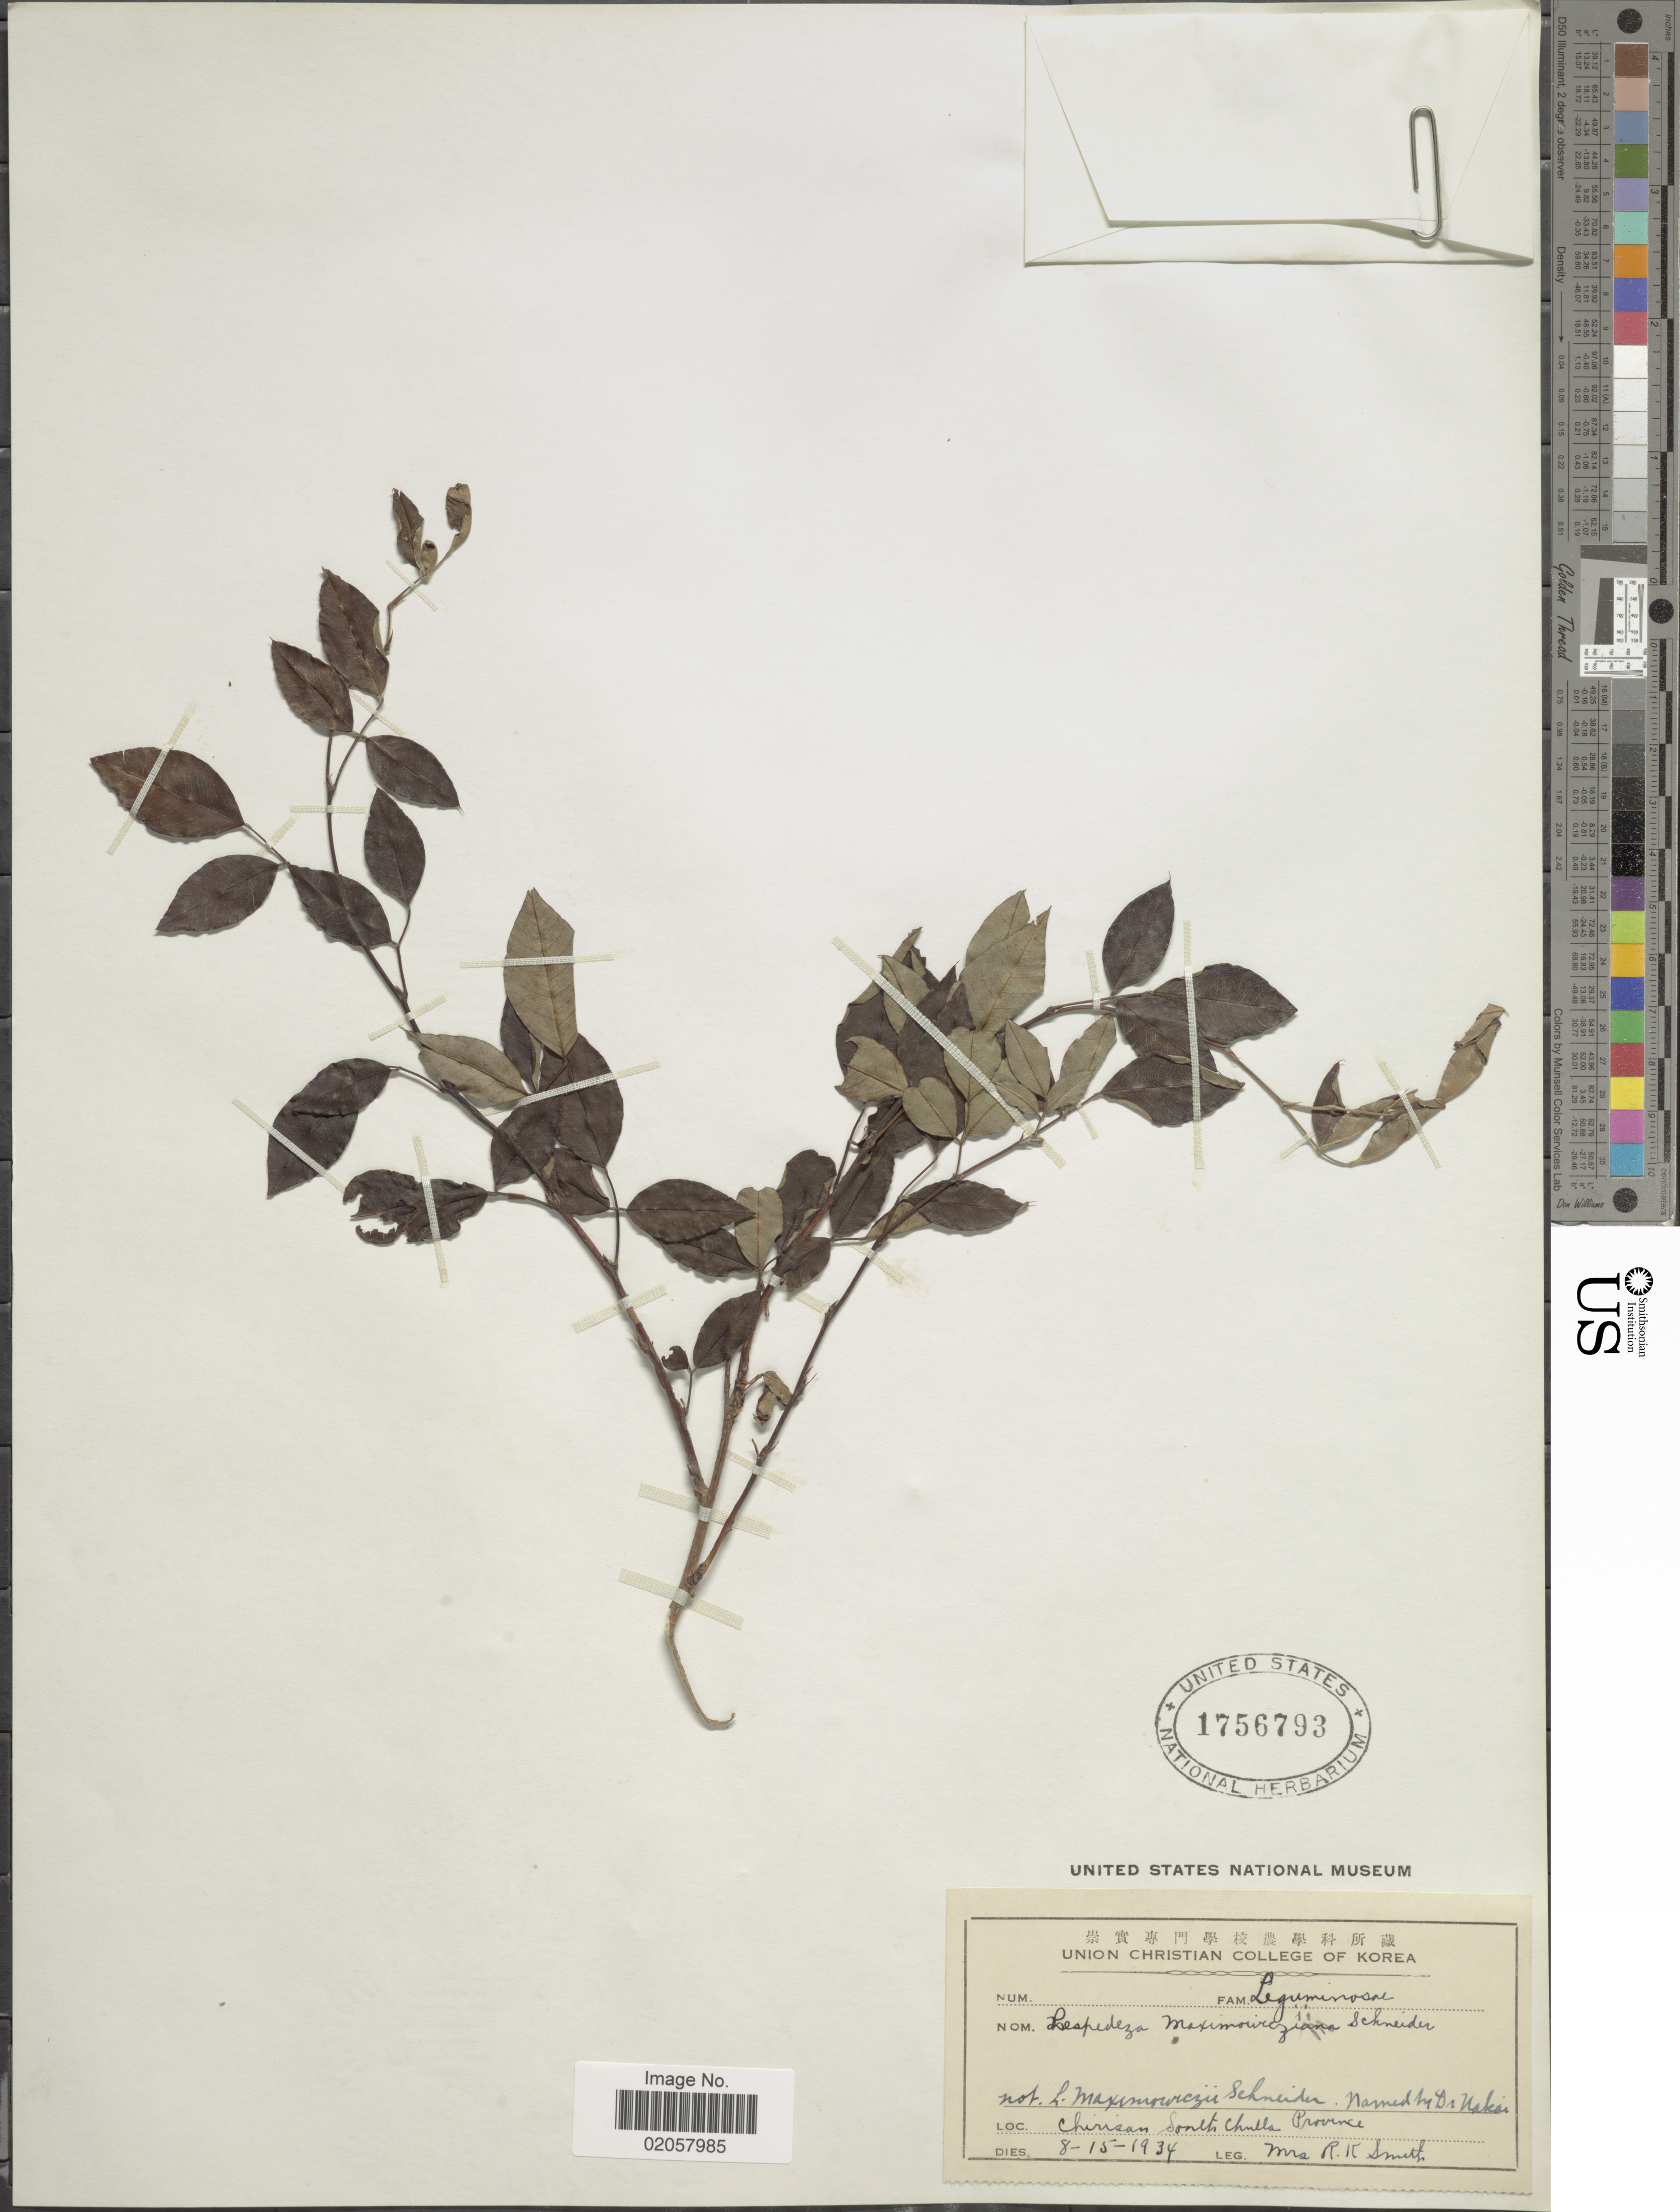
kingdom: Plantae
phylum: Tracheophyta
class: Magnoliopsida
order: Fabales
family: Fabaceae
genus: Lespedeza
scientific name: Lespedeza maximowiczi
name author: C.K. Schneid.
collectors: Mrs. R. K. Smith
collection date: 1934-08-15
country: South Korea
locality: Chirisan South Chulla Province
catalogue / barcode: US 1756793